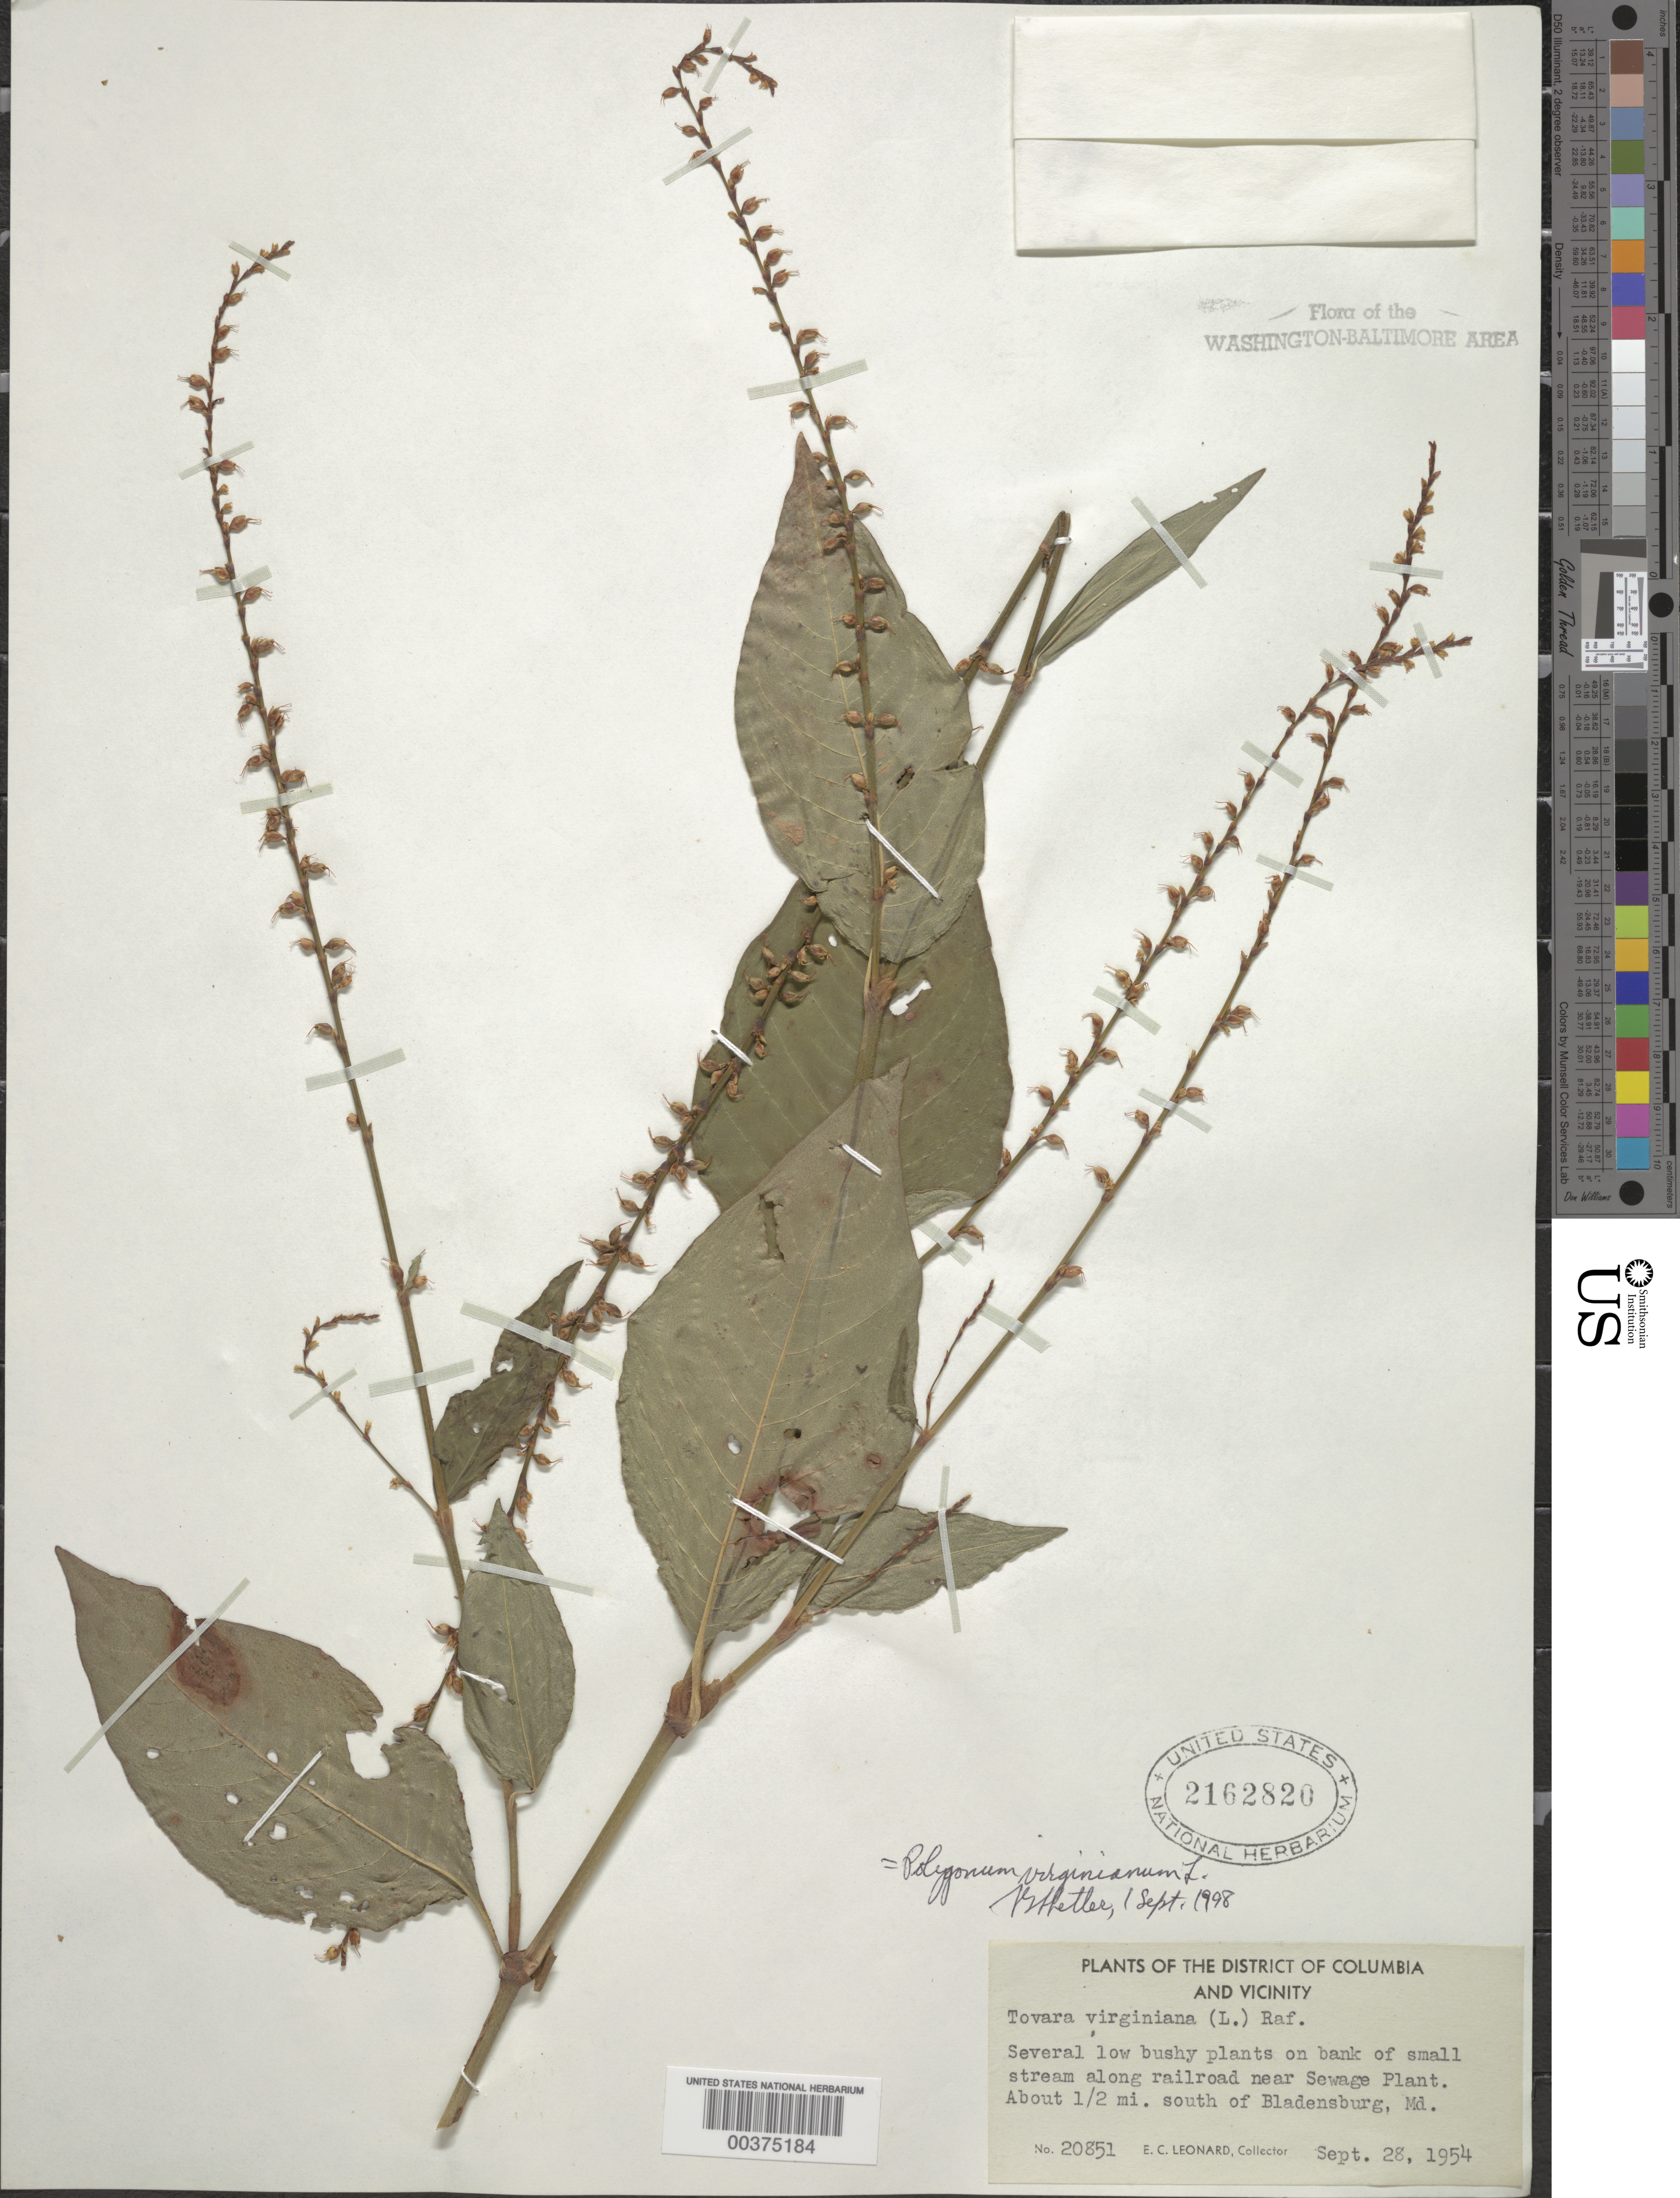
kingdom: Plantae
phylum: Tracheophyta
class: Magnoliopsida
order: Caryophyllales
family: Polygonaceae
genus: Persicaria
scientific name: Persicaria virginiana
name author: (L.) Gaertn.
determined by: Atha, D. E.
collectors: E. C. Leonard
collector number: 20851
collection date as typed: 28 Sep 1954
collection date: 1954-09-28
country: United States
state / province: Maryland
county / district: Prince George's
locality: Below Sewage Plant, southwest of Bladensburg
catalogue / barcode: US 2162820